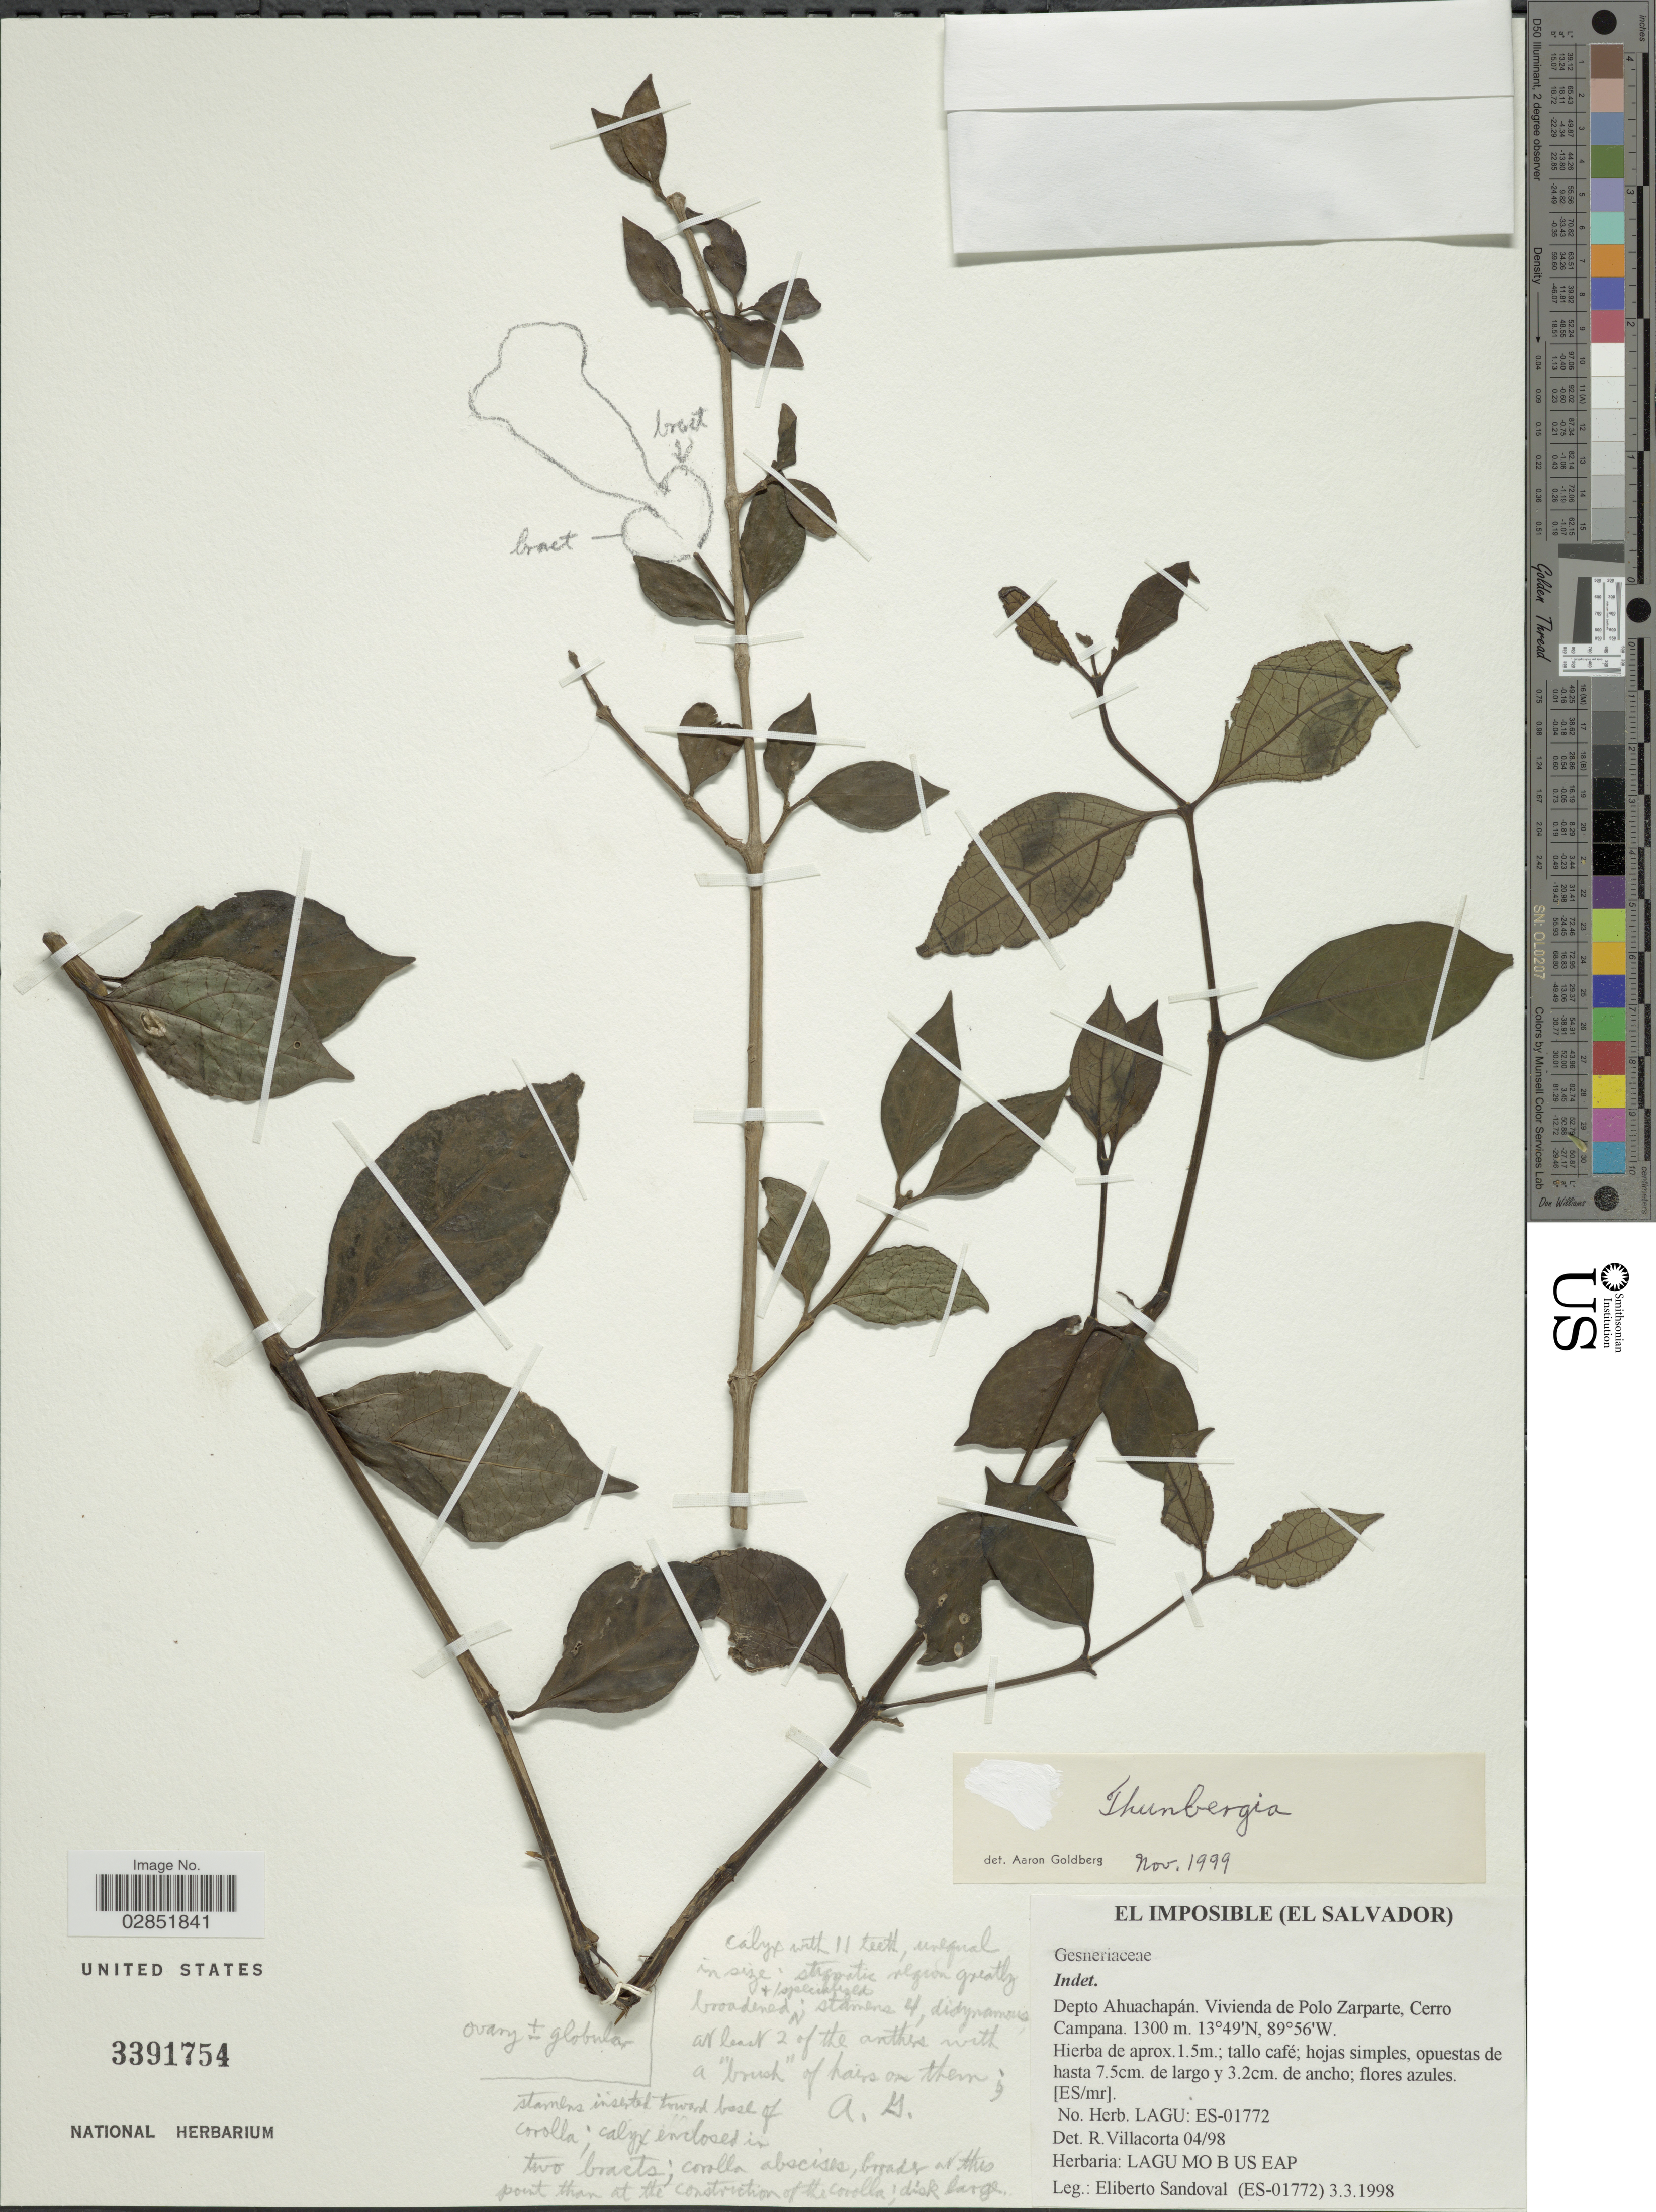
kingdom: Plantae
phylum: Tracheophyta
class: Magnoliopsida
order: Lamiales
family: Acanthaceae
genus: Thunbergia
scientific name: Thunbergia erecta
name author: (Benth.) T. Anderson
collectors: E. Sandoval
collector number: ES-01772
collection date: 1998-03-03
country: El Salvador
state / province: Ahuachapan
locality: El Imposible. Depto Ahuachapán. Vivienda de Polo Zarparte, Cerro Campana.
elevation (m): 1300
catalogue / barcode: US 3391754